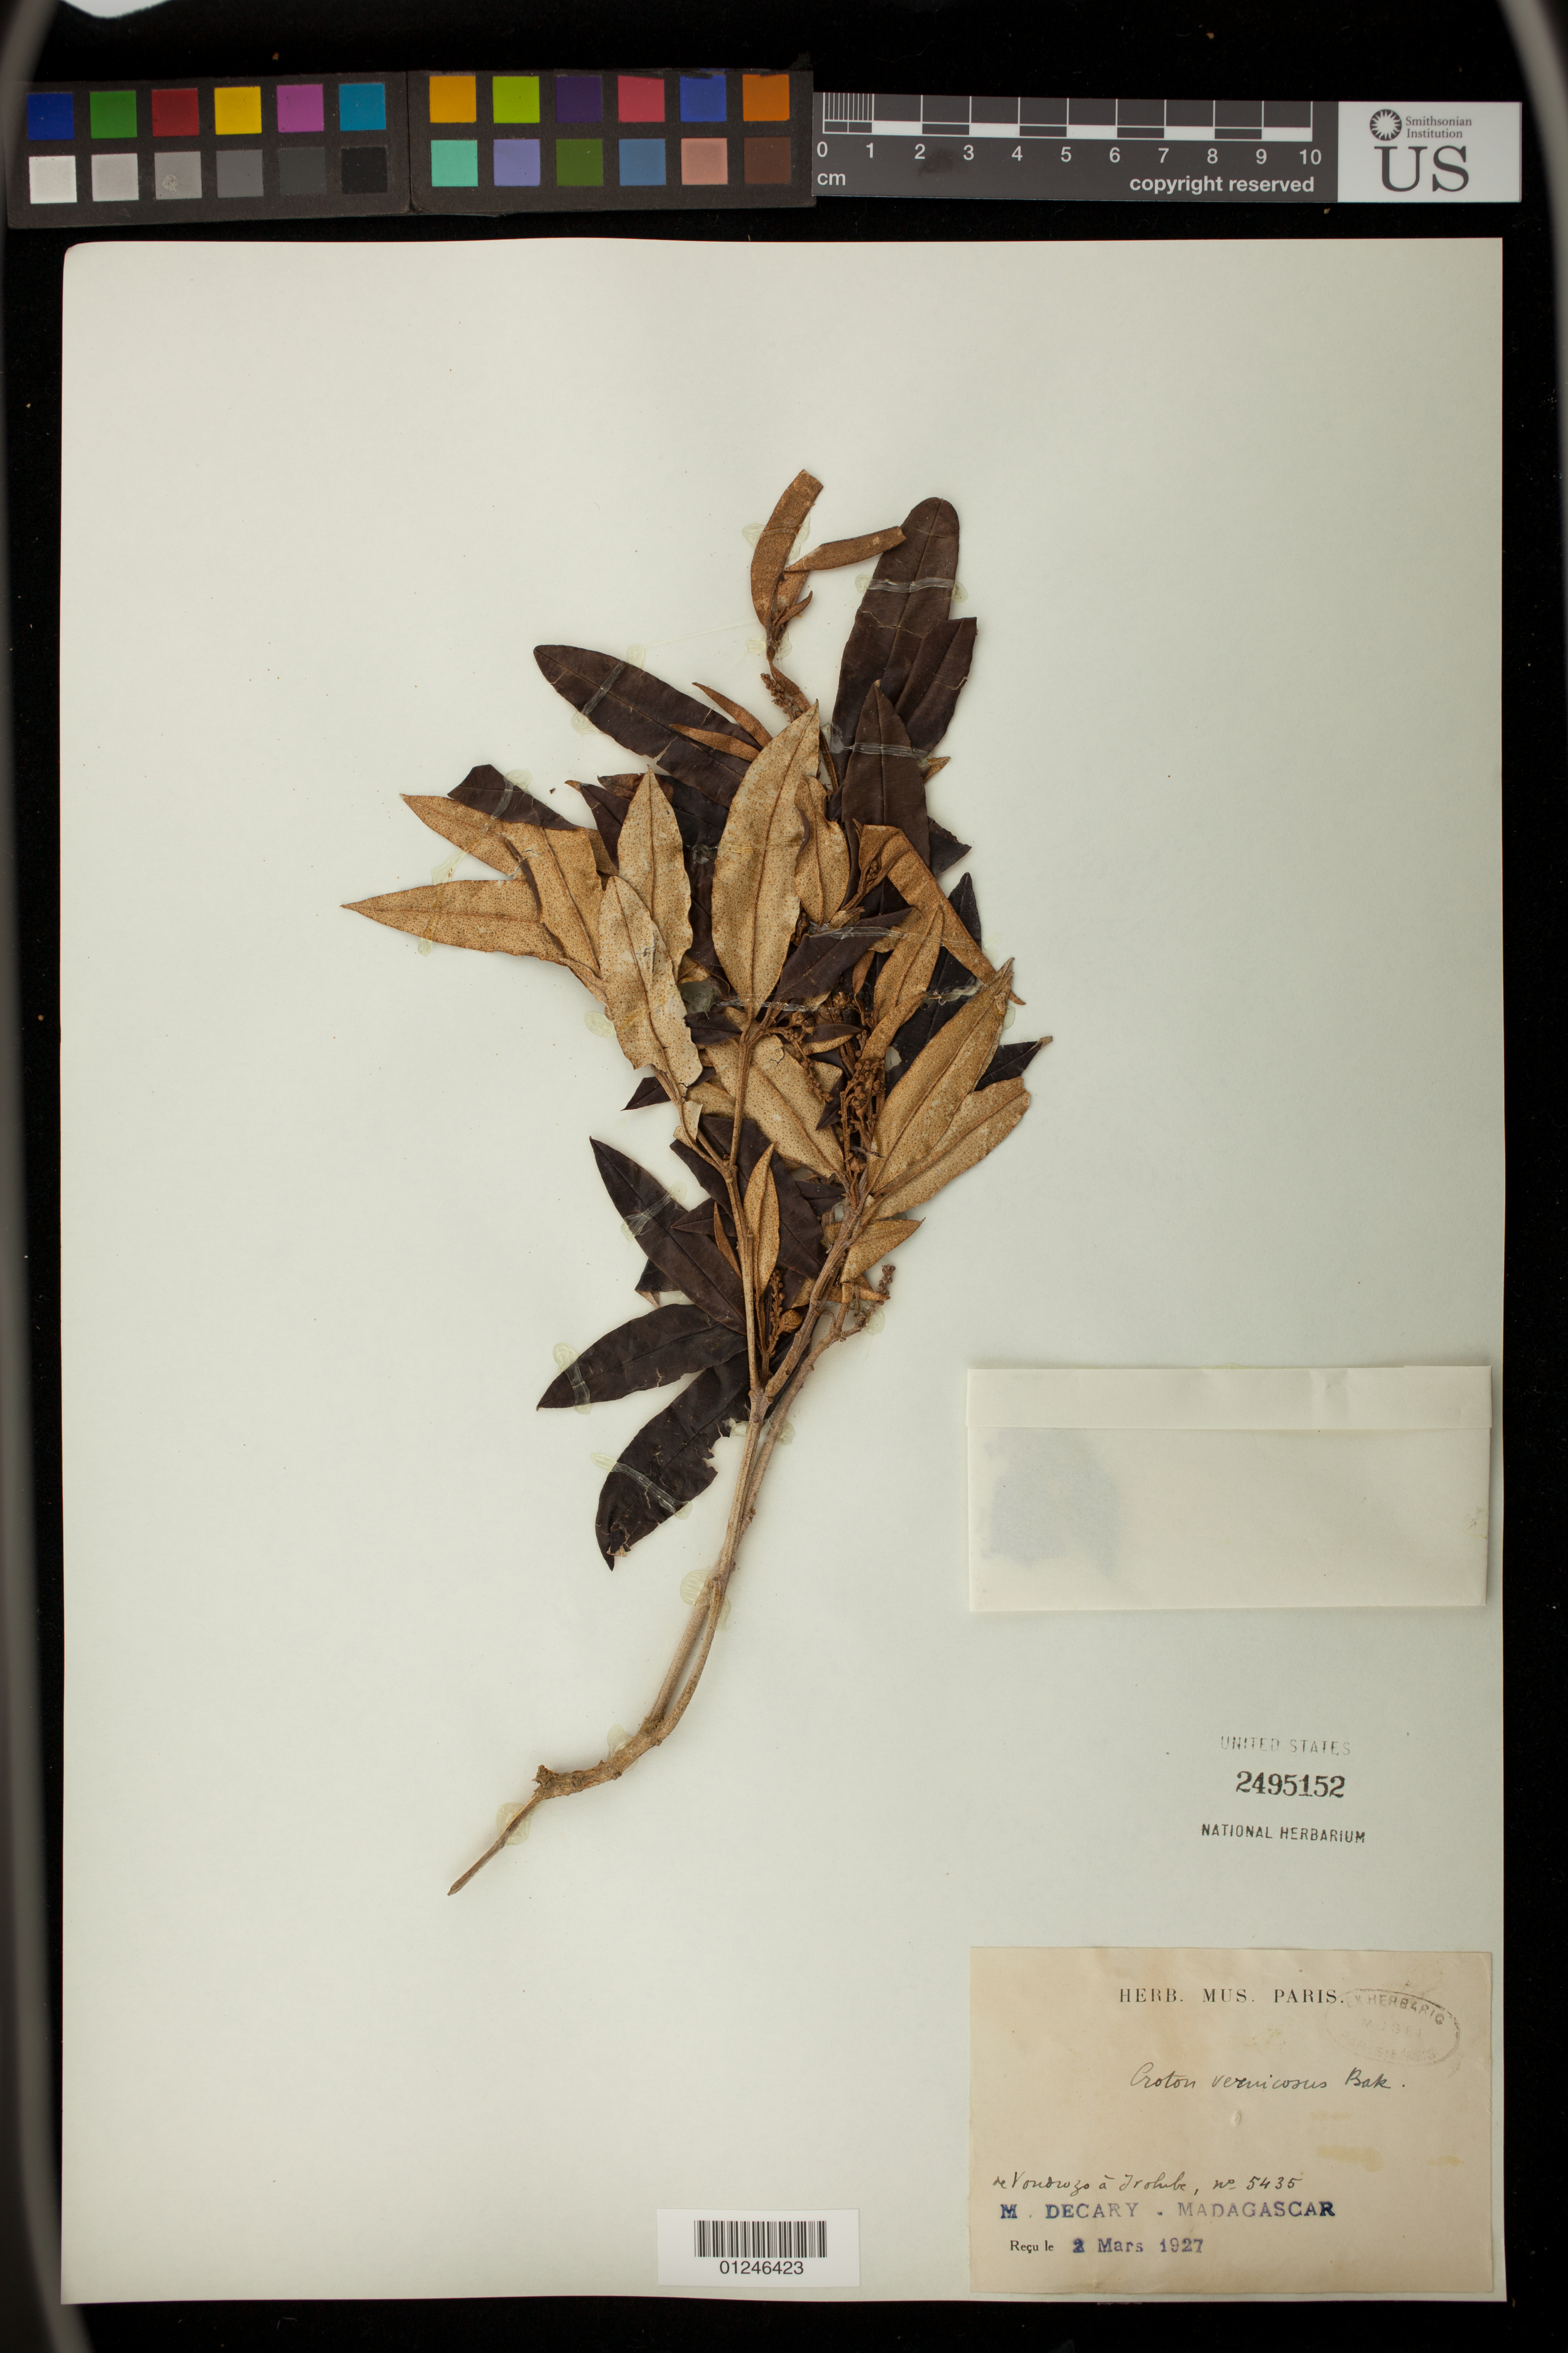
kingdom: Plantae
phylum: Tracheophyta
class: Magnoliopsida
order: Malpighiales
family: Euphorbiaceae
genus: Croton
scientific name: Croton multicostatus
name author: Pittier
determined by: Berry, P. E., (WIS), University of Wisconsin - Madison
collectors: R. Decary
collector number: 5435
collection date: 1927-03-02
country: Madagascar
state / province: Atsimo-Atsinanana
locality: de Vondrozo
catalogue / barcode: US 2495152